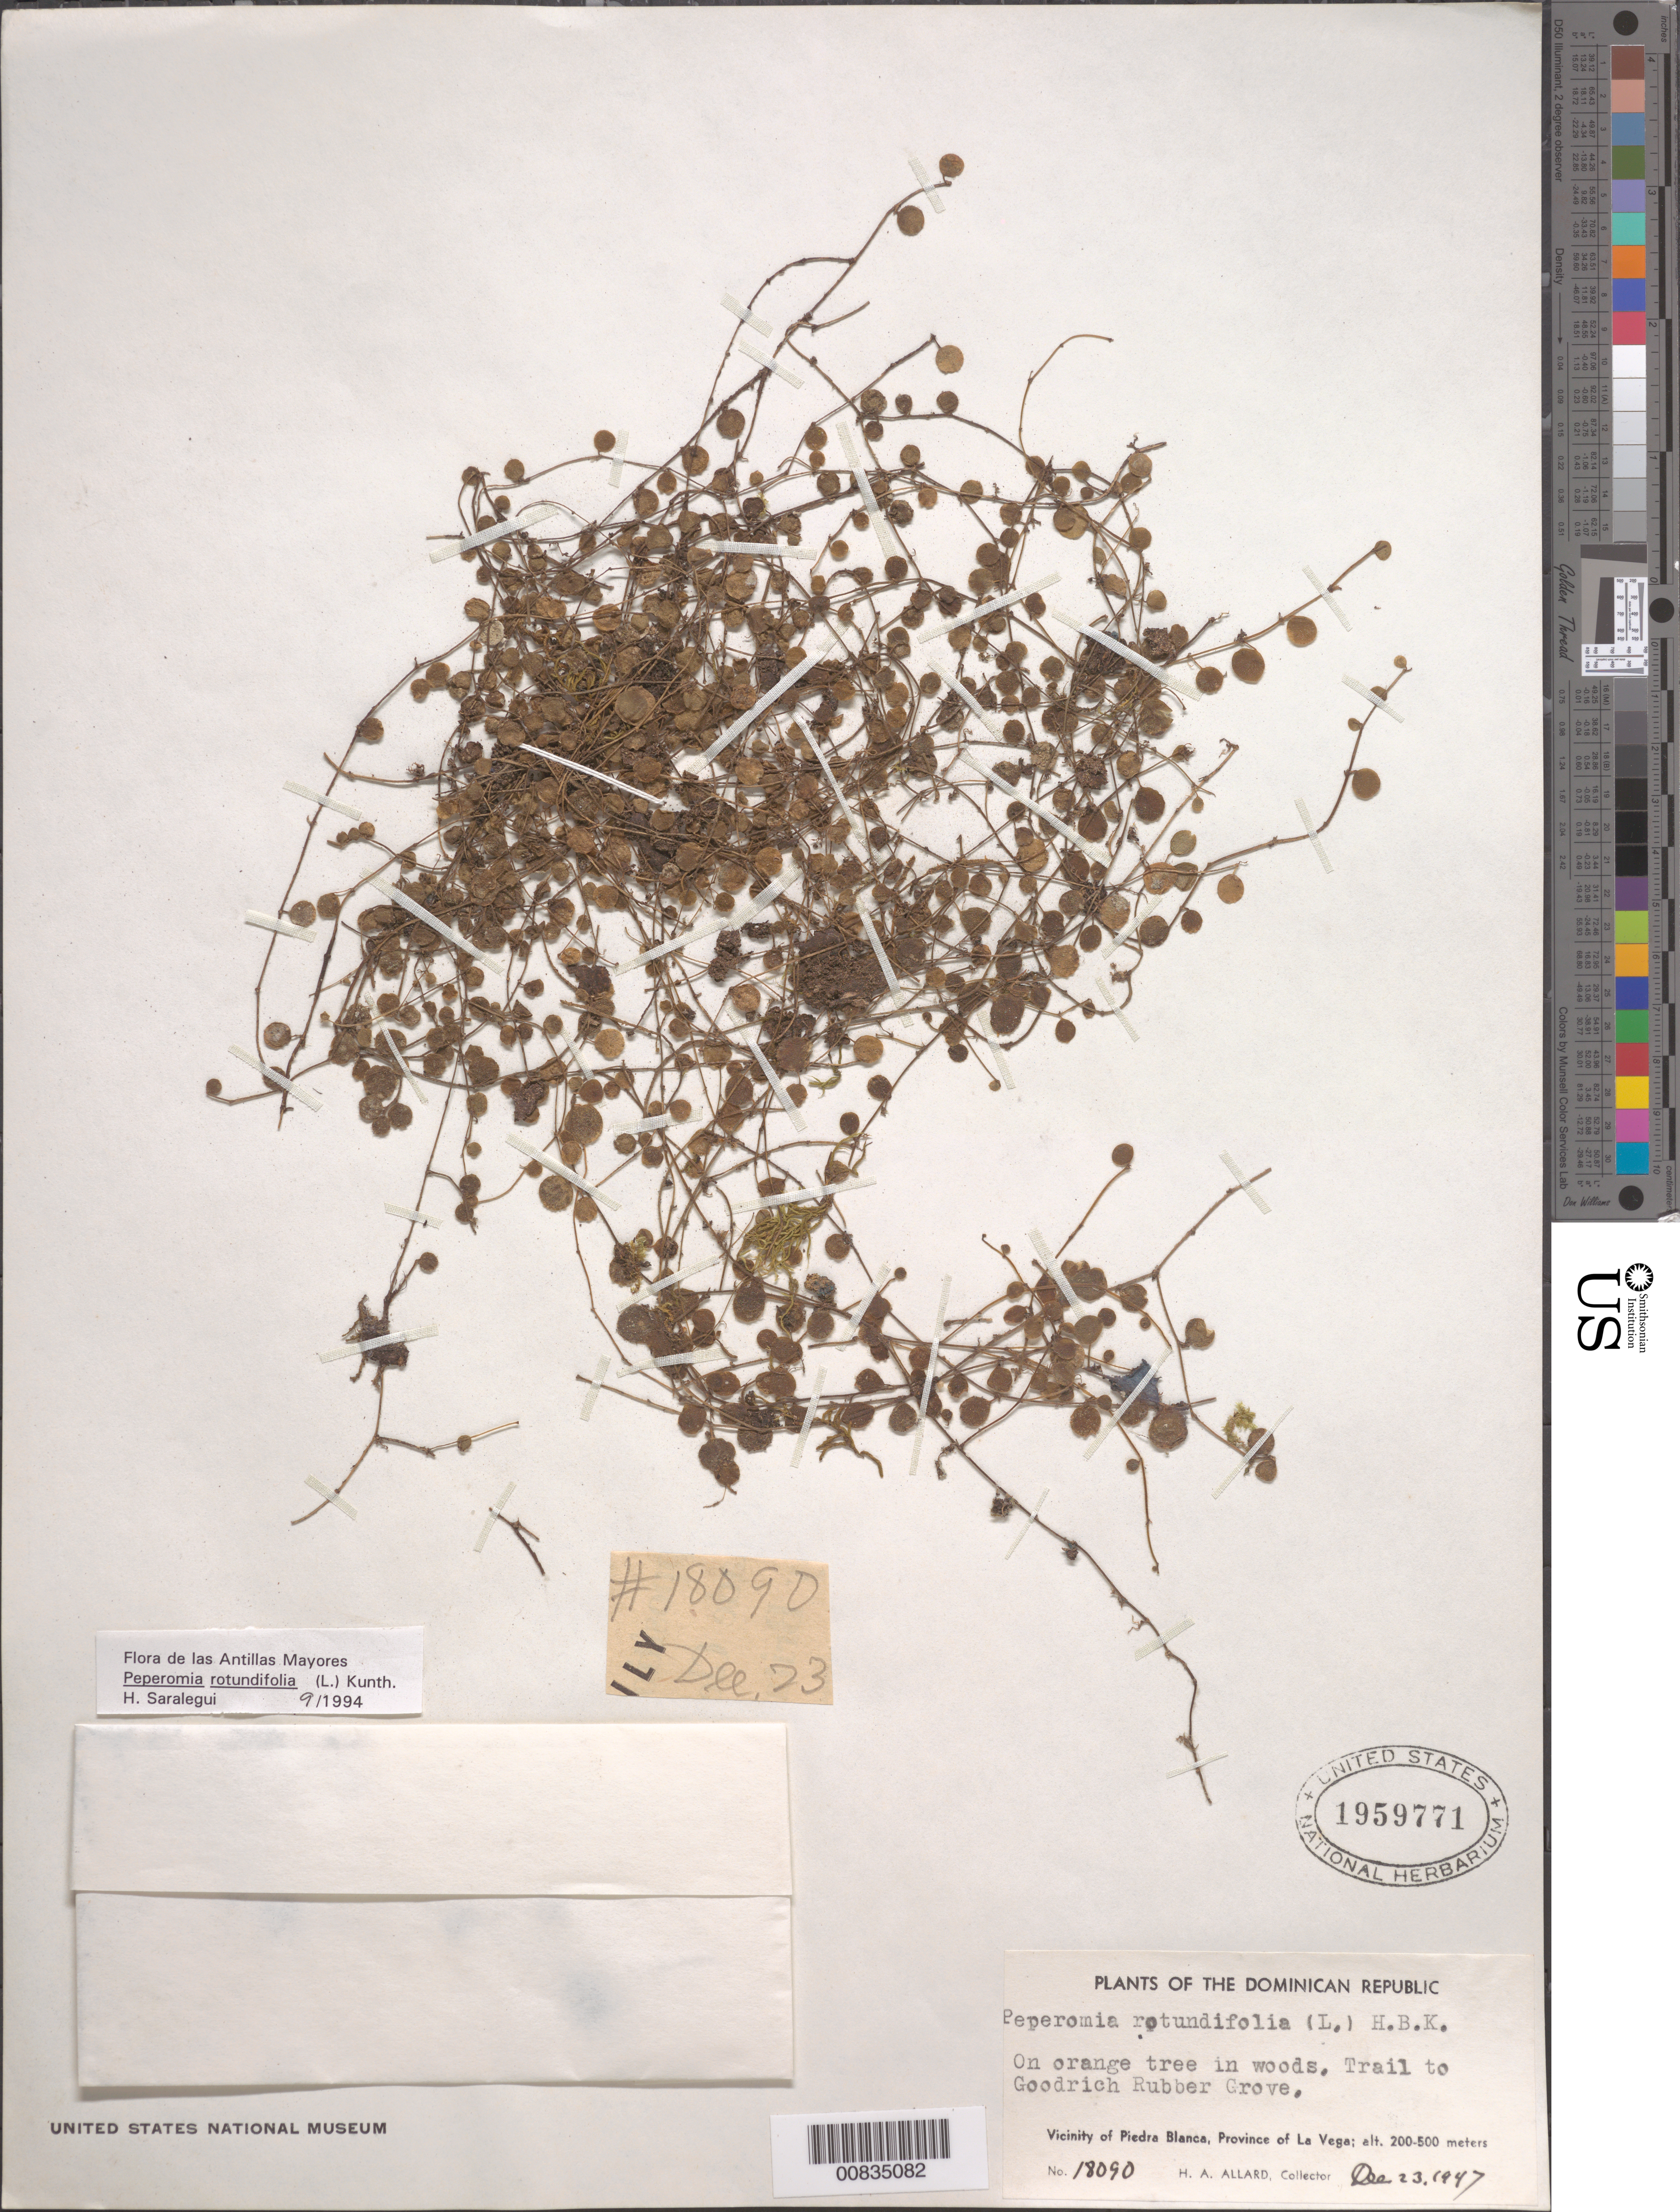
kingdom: Plantae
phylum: Tracheophyta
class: Magnoliopsida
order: Piperales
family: Piperaceae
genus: Peperomia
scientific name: Peperomia rotundifolia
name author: (L.) Kunth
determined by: Saralegui Boza, H., (HAJB), Jardin Botanico Nacional (Habana)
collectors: H. A. Allard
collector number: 18090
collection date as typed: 23 Dec 1947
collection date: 1947-12-23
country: Dominican Republic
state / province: La Vega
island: Hispaniola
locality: Vicinity of Piedra Blanca. Trail to Goodrich Rubber Grove.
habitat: On orange tree in woods.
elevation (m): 200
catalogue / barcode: US 1959771